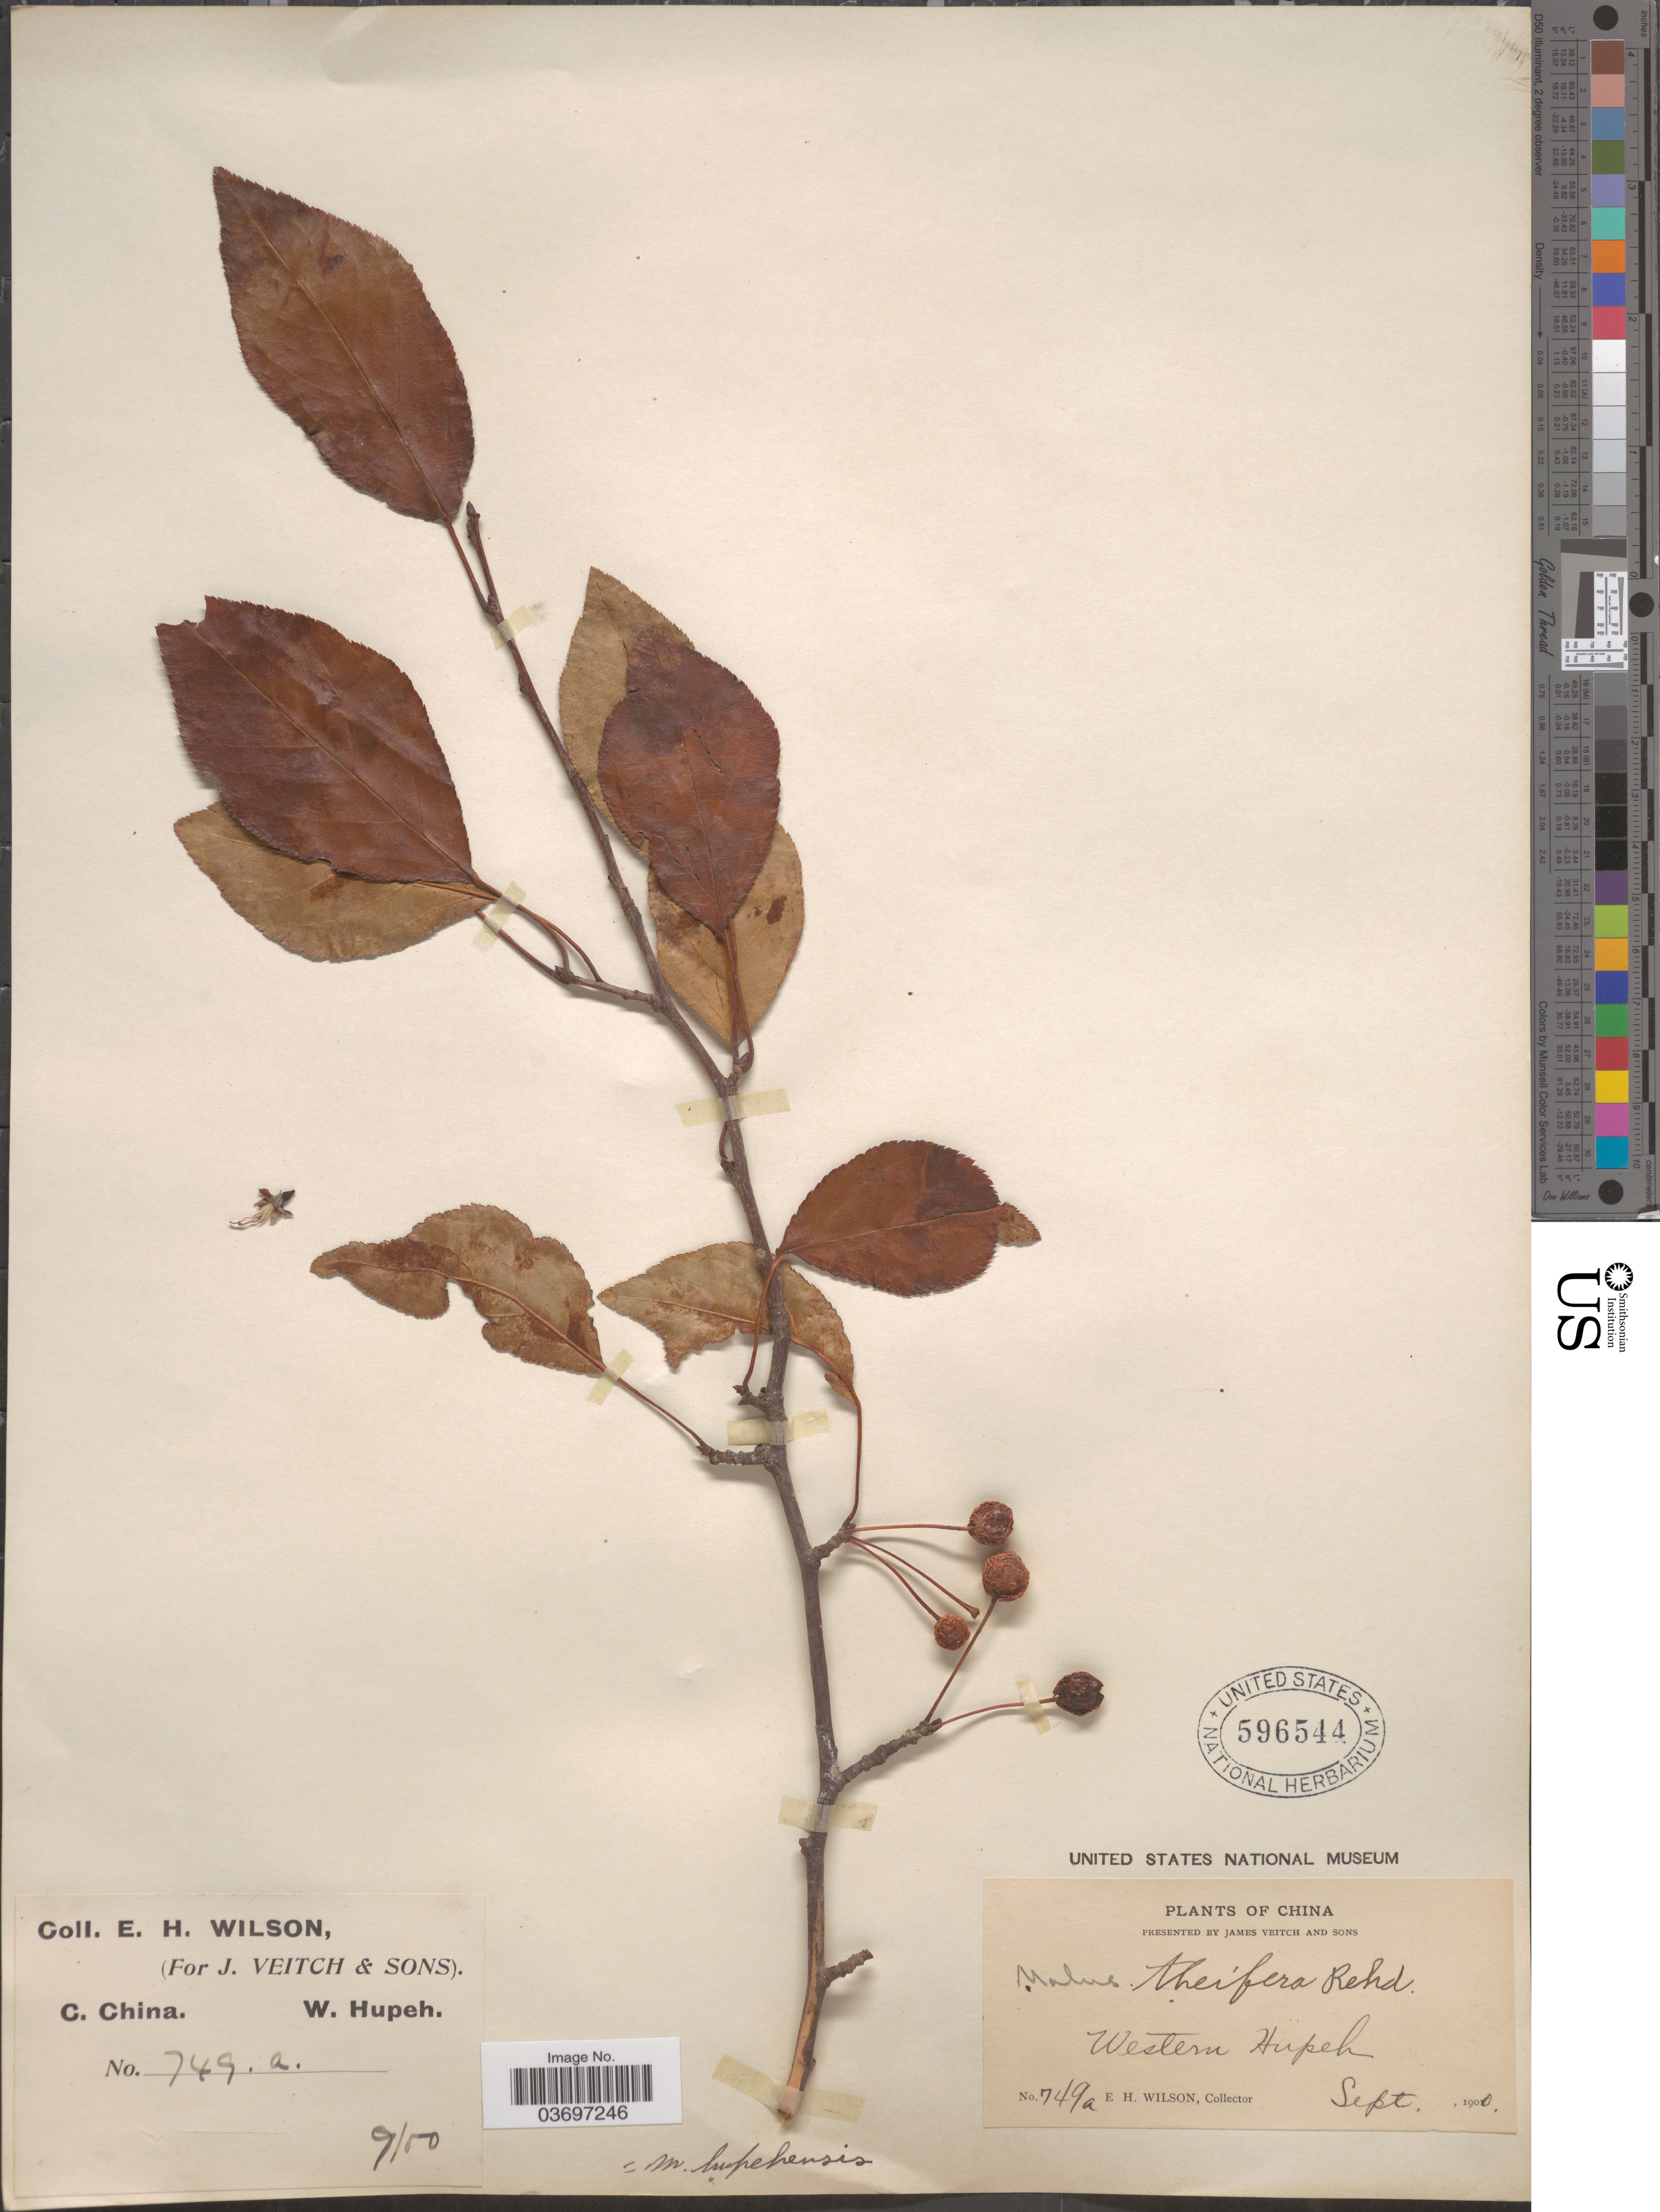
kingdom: Plantae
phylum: Tracheophyta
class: Magnoliopsida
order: Rosales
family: Rosaceae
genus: Malus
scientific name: Malus hupehensis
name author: (Pamp.) Rehder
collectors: E. Wilson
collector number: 749a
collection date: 1900-09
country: China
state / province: Hubei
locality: Western Hupeh. C. China.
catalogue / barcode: US 596544